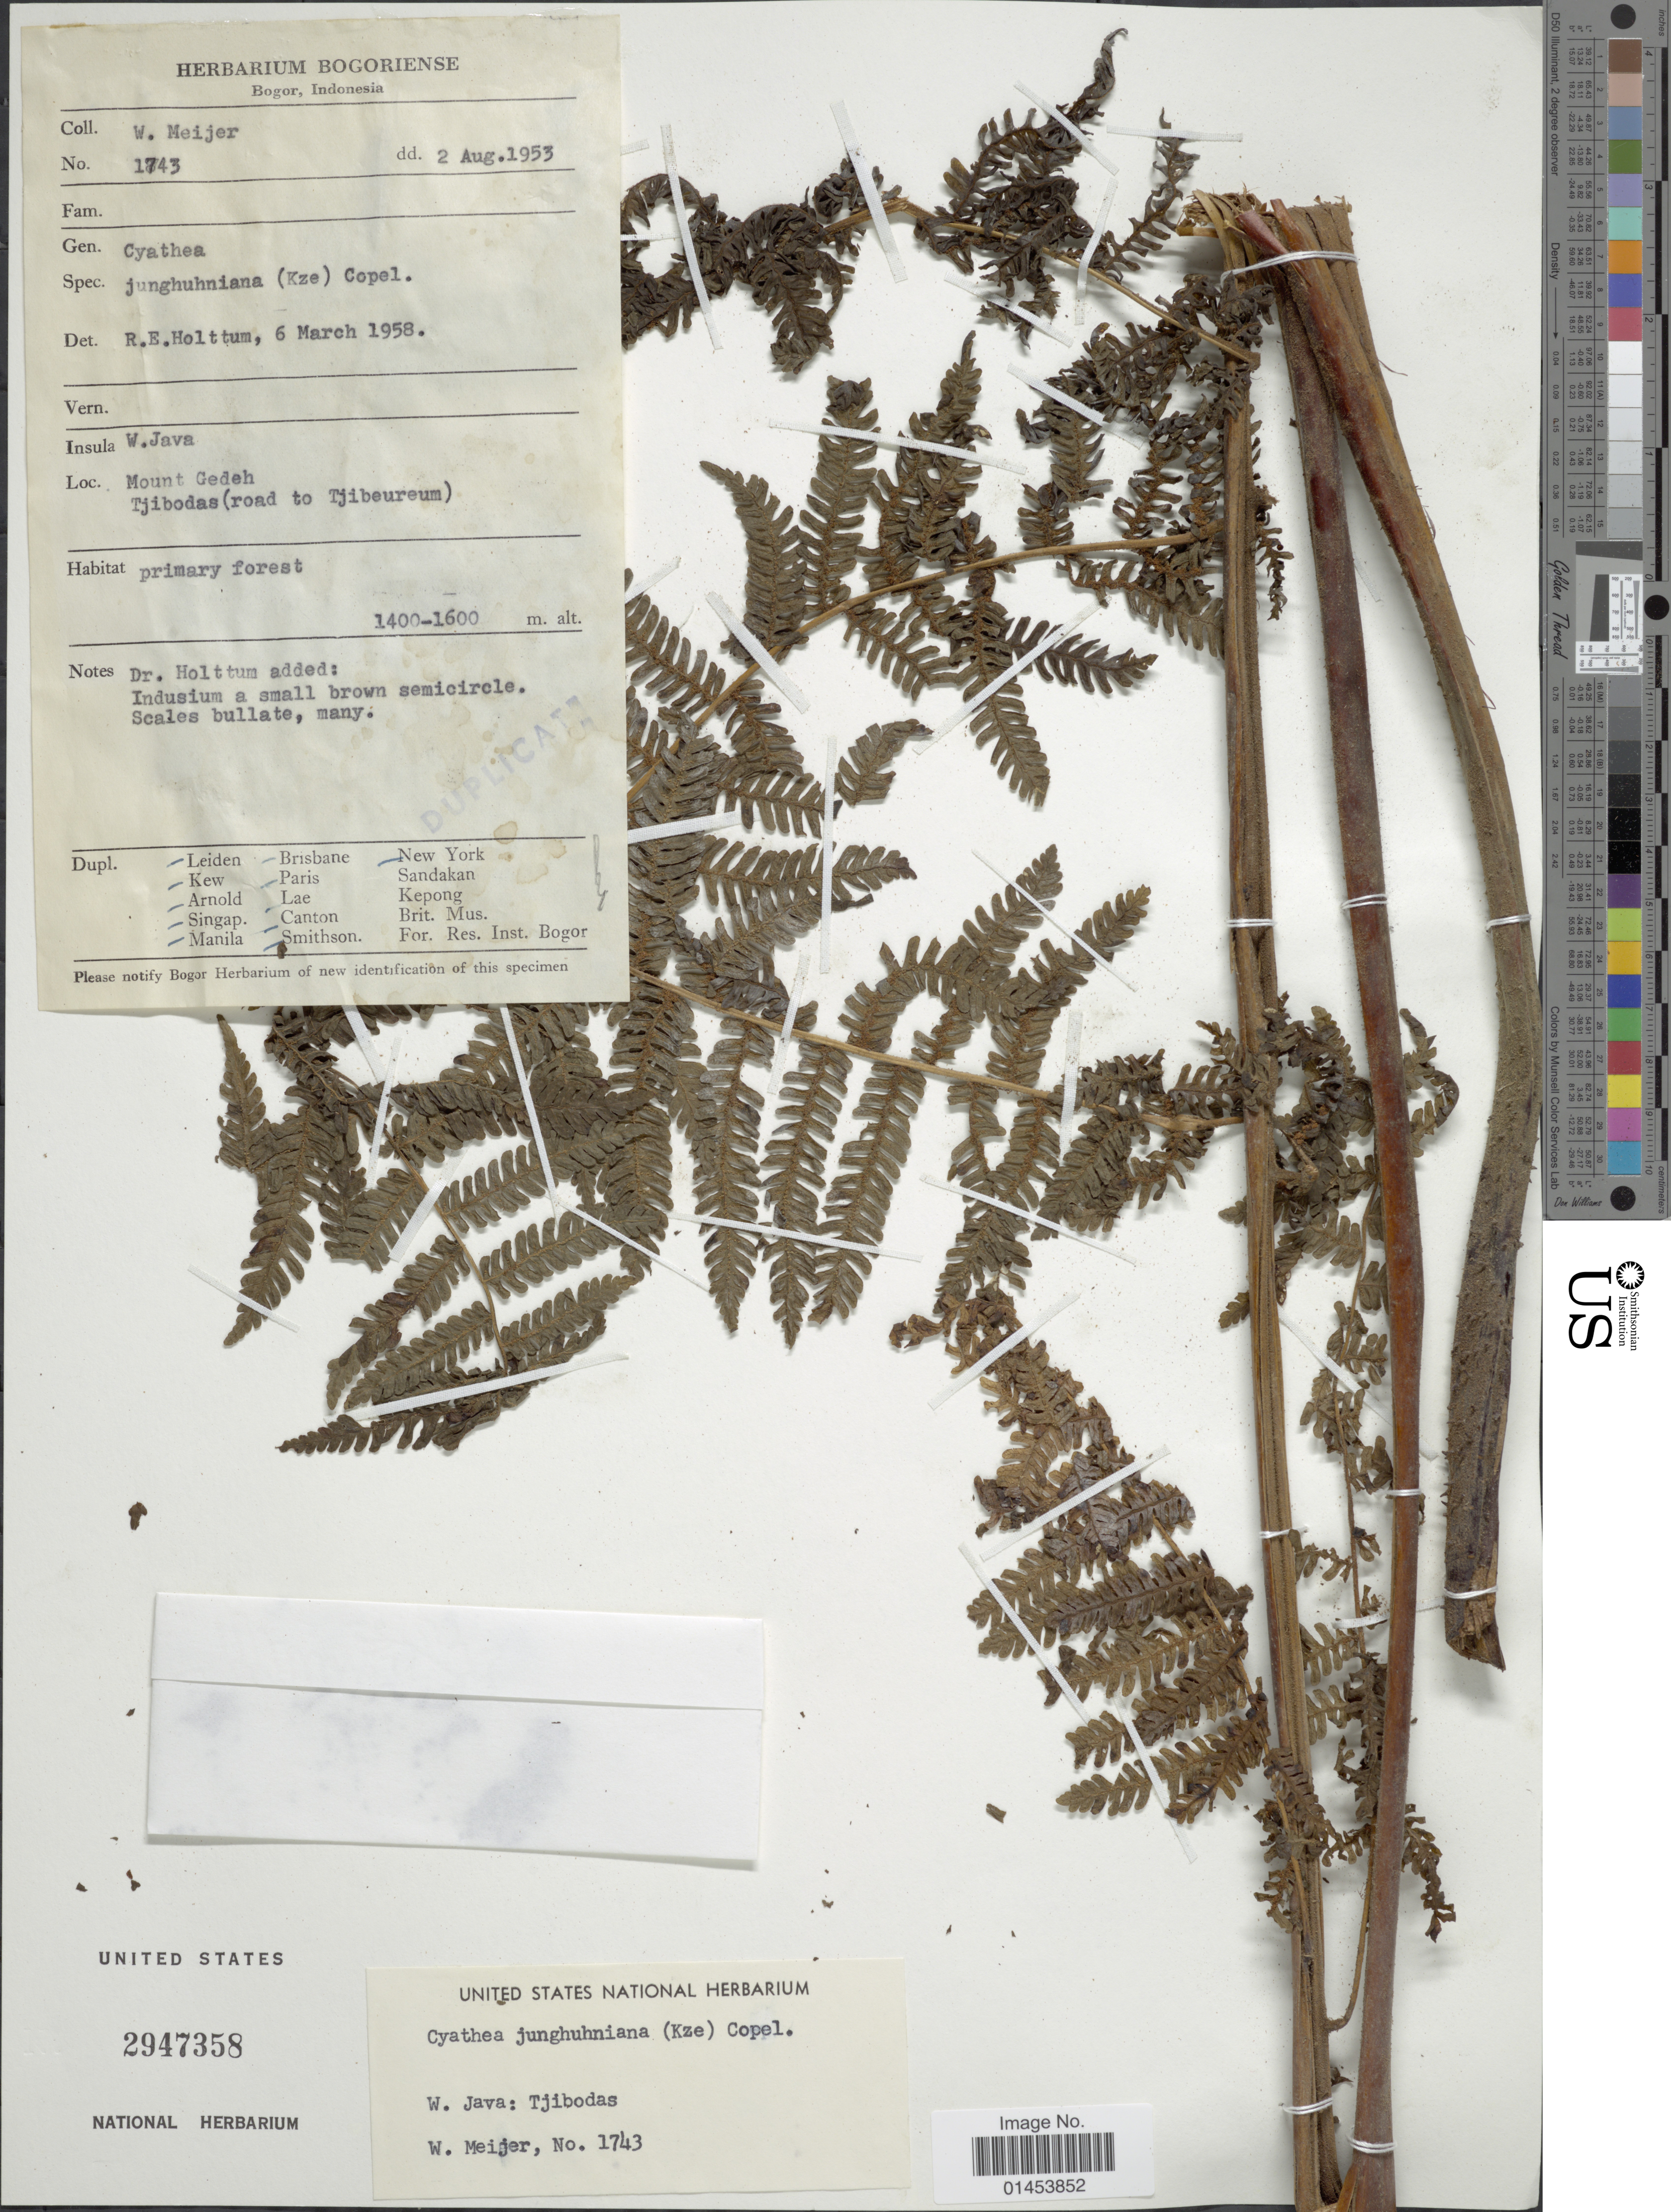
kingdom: Plantae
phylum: Tracheophyta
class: Polypodiopsida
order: Cyatheales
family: Cyatheaceae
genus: Cyathea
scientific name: Cyathea junghuhniana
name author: (Kunze) Copel.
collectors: W. Meijer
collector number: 1743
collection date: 1953-08-02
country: Indonesia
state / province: Java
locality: W. Java, Mount Gedeh, Tjibodas(road to Tjibeureum)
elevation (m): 1400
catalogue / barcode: US 2947358